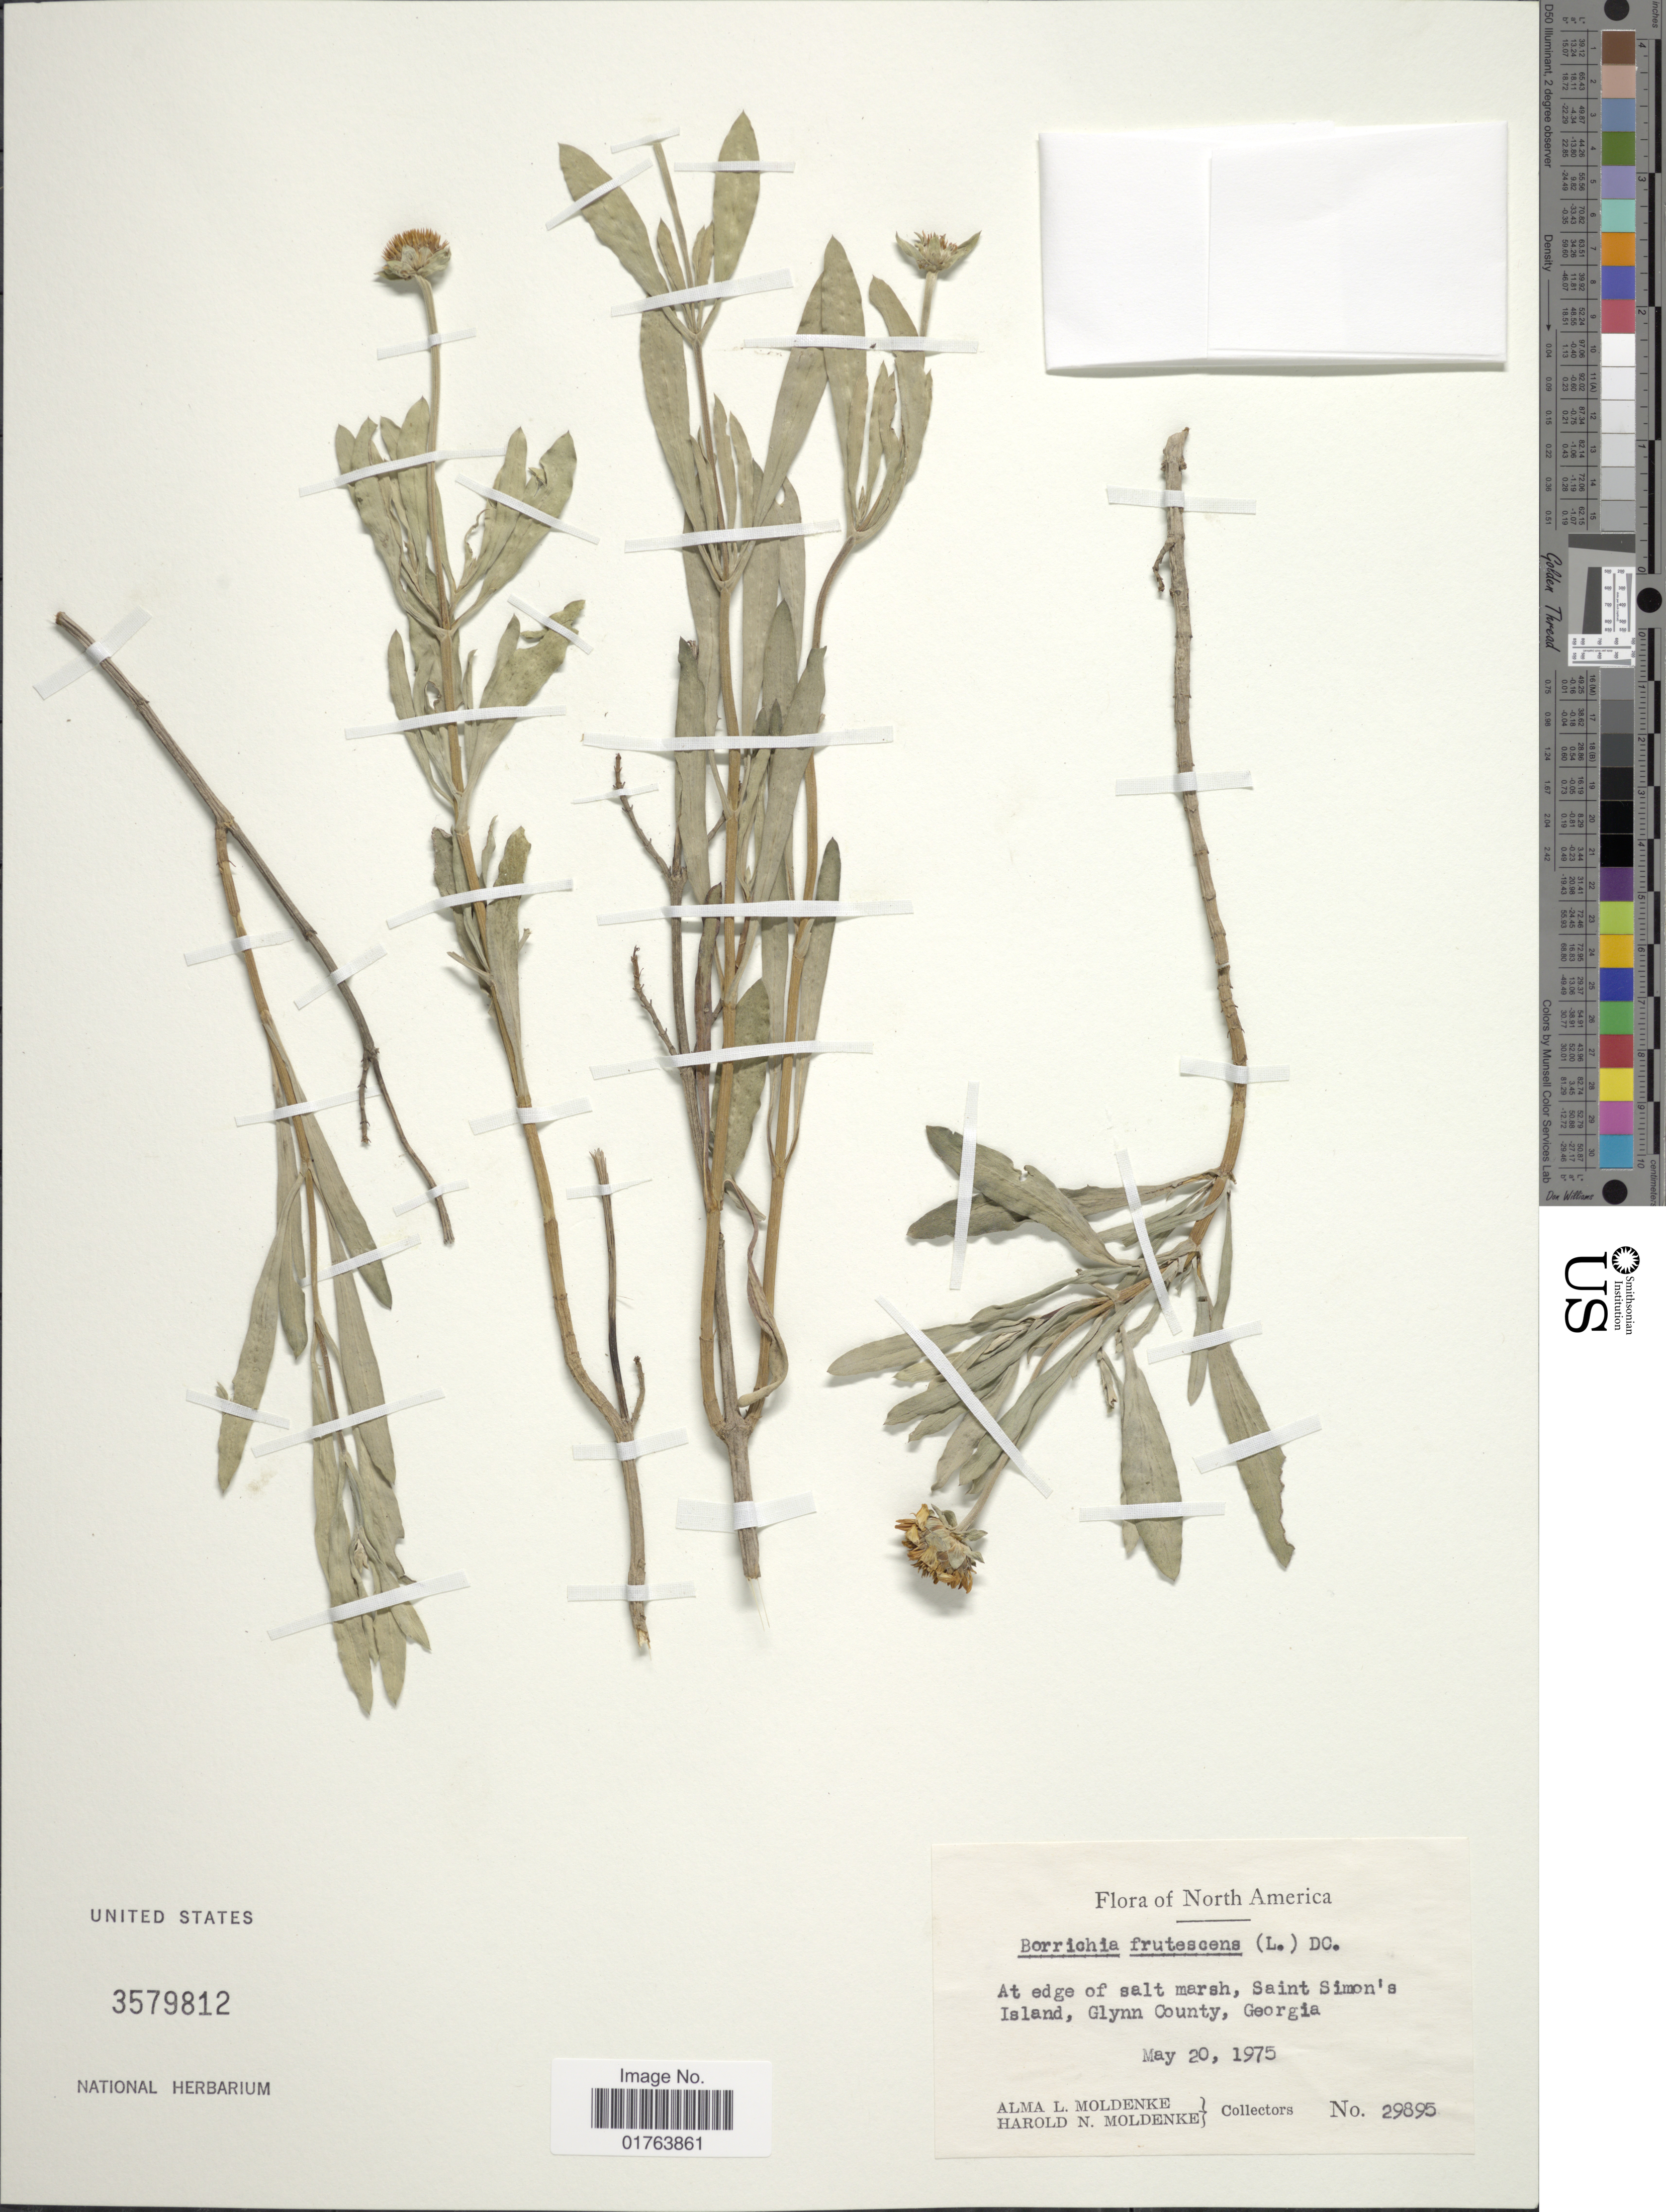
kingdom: Plantae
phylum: Tracheophyta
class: Magnoliopsida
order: Asterales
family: Asteraceae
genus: Borrichia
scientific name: Borrichia frutescens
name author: (L.) DC.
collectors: A. L. Moldenke & H. N. Moldenke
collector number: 29895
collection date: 1975-05-20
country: United States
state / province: Georgia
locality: At edge of salt marsh, Saint Simon's Island, Glynn County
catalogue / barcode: US 3579812